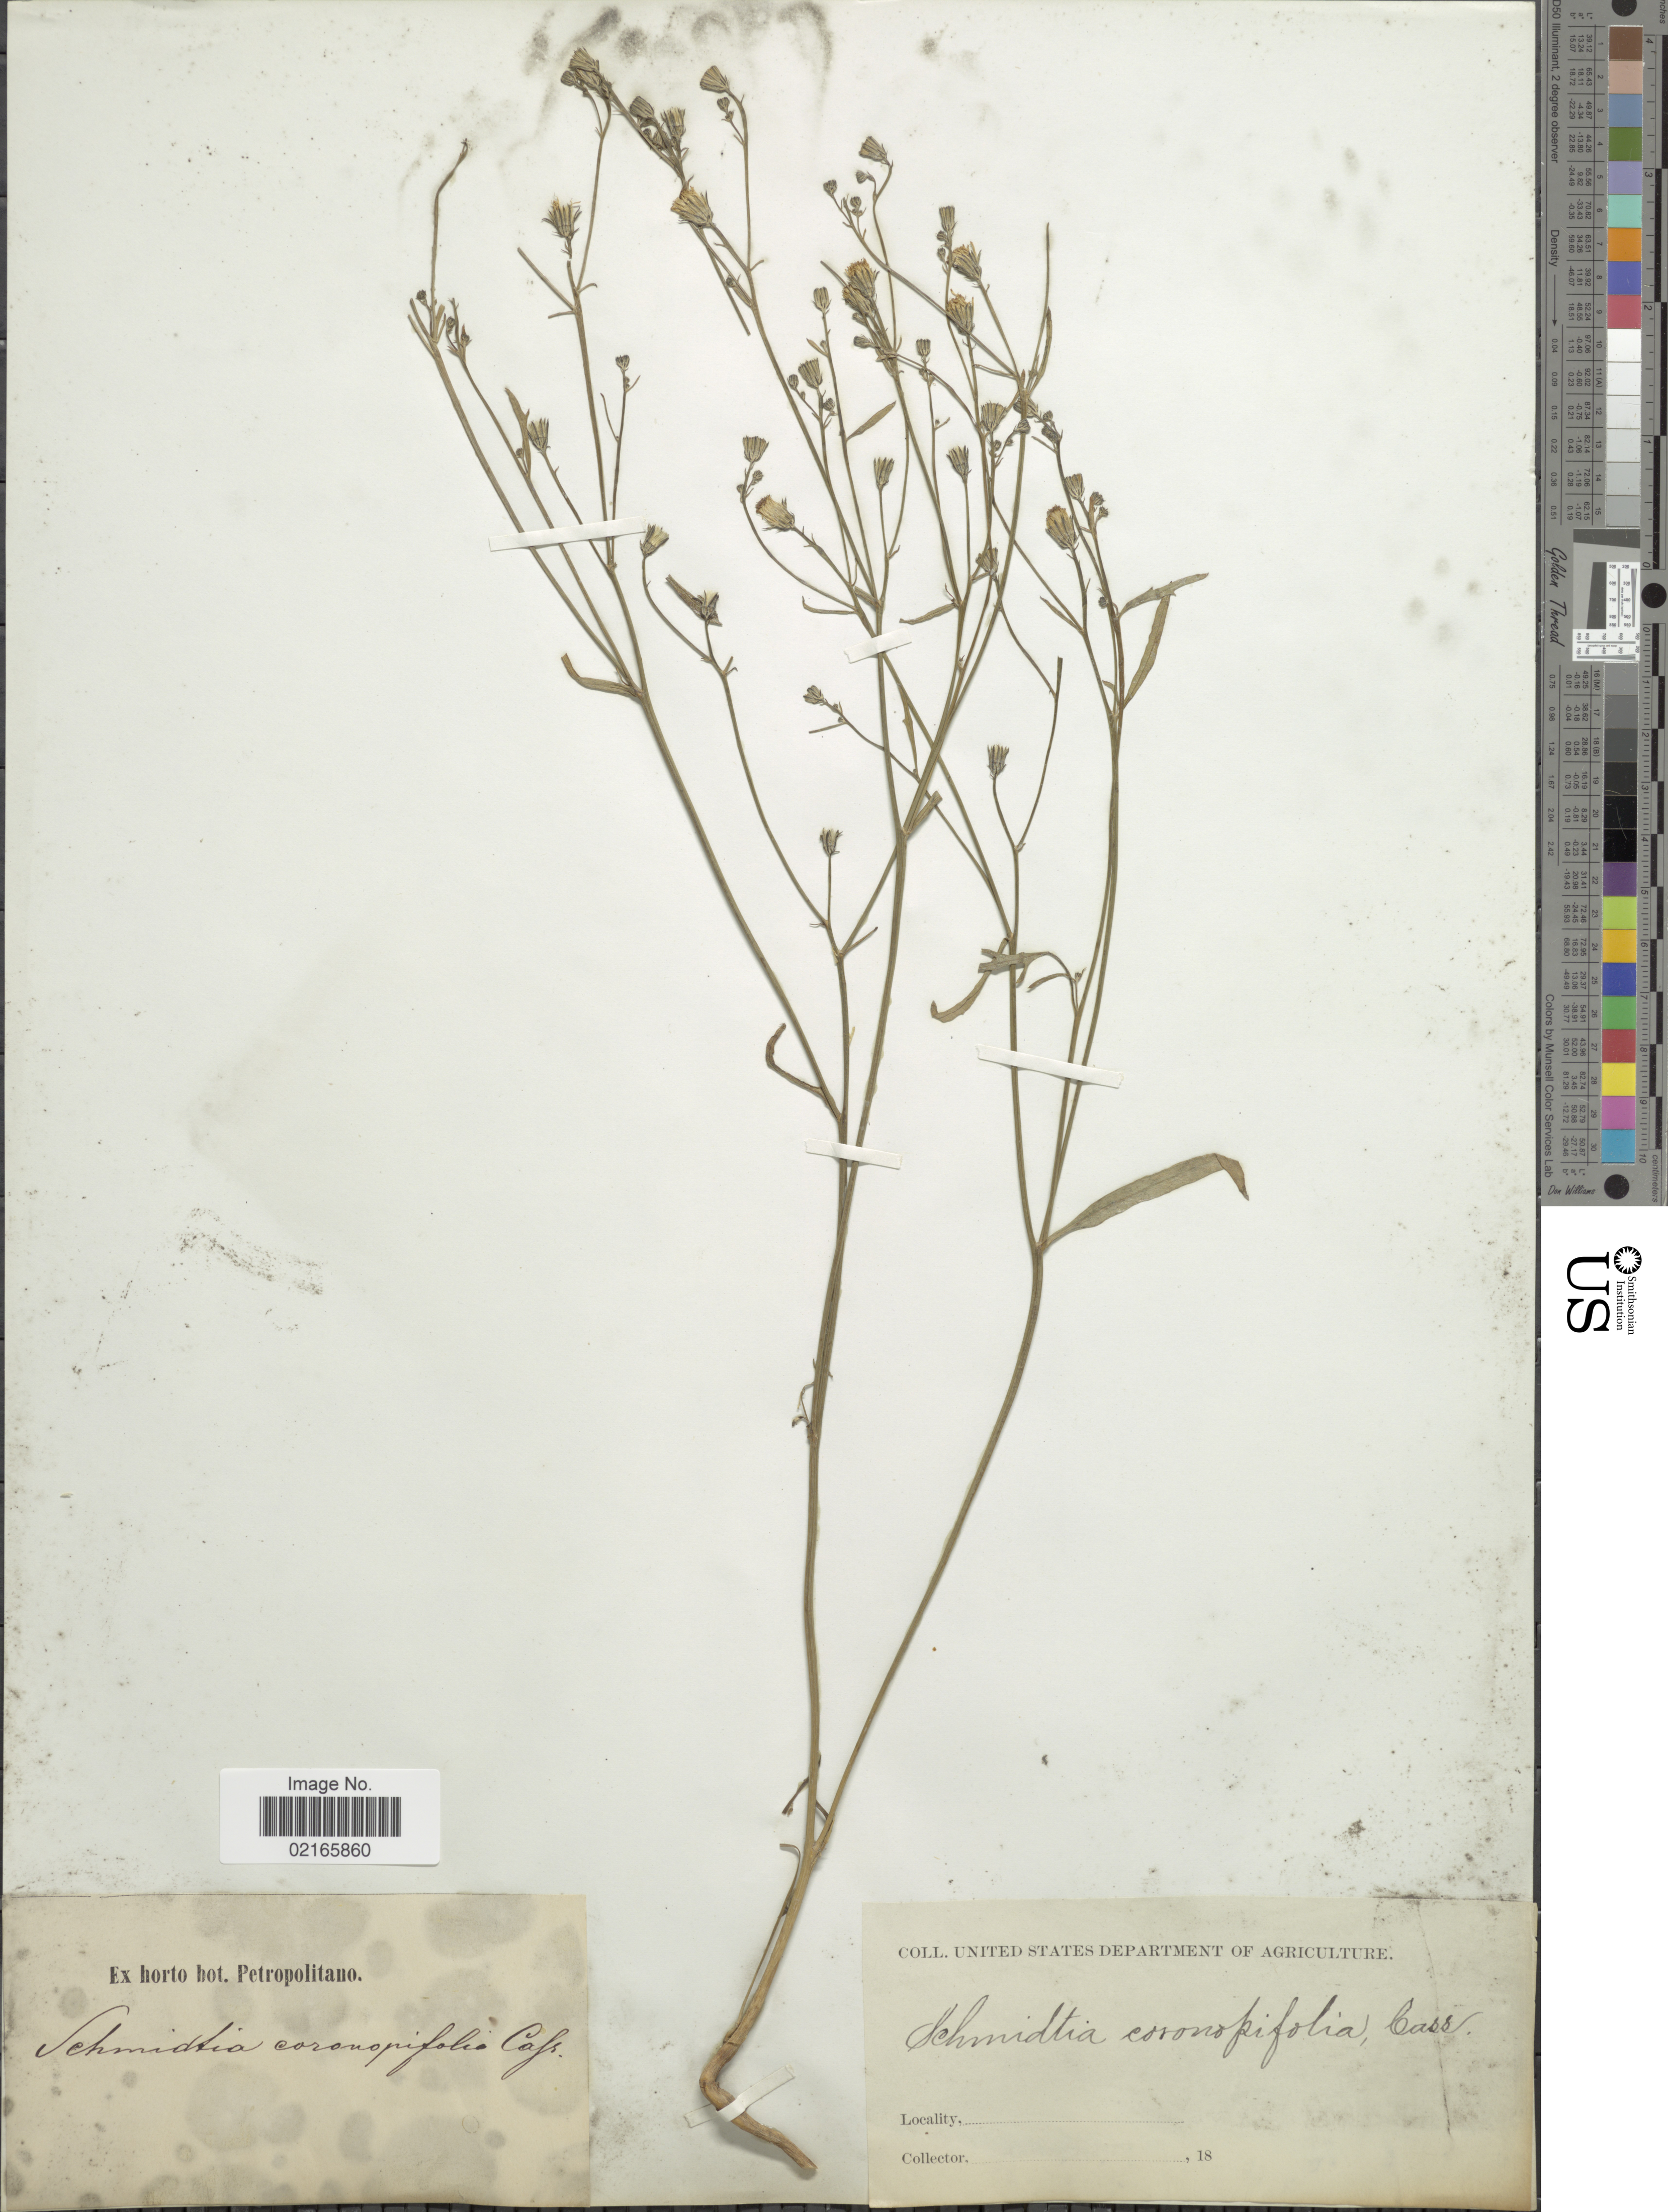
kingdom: Plantae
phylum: Tracheophyta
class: Magnoliopsida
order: Asterales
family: Asteraceae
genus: Tolpis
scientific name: Tolpis coronopifolia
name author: (Desf.) Biv.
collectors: United States Department of Agriculture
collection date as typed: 18